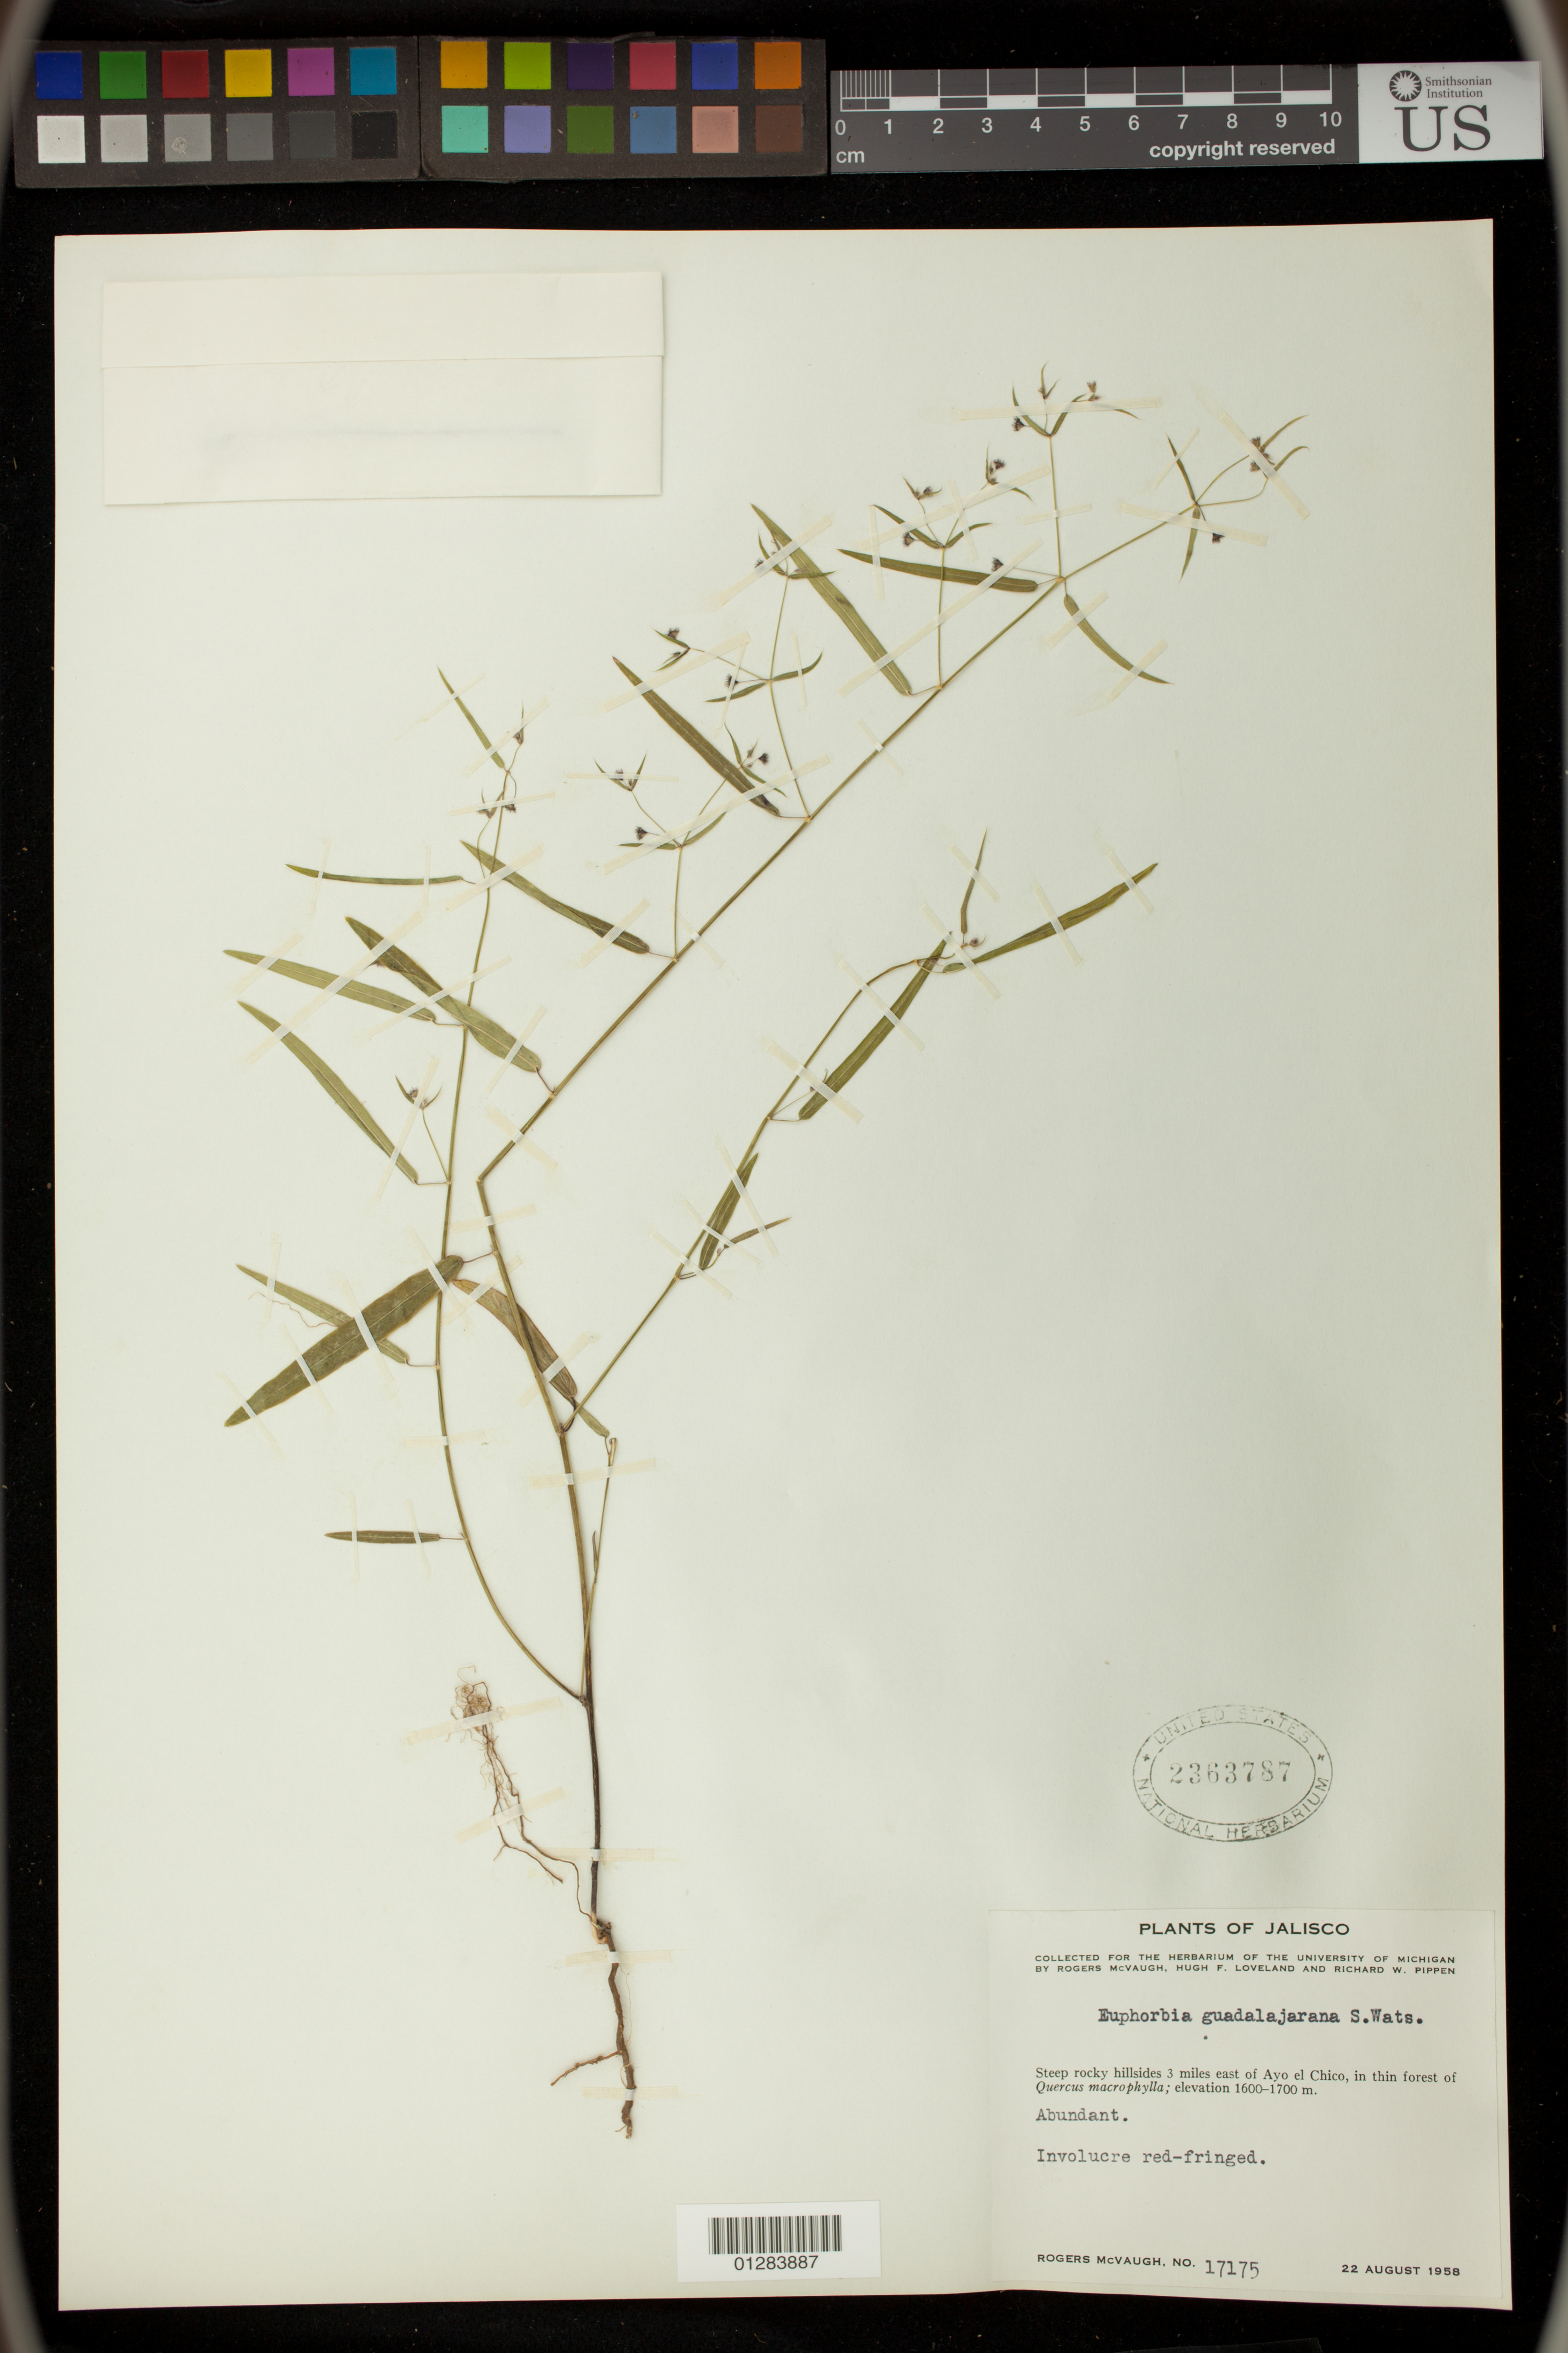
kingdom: Plantae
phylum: Tracheophyta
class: Magnoliopsida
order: Malpighiales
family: Euphorbiaceae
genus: Euphorbia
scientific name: Euphorbia guadalajarana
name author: S. Watson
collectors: R. McVaugh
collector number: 17175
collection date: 1958-08-22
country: Mexico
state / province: Jalisco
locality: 3 miles east of Ayo el Chico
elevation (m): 1600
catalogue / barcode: US 2363787